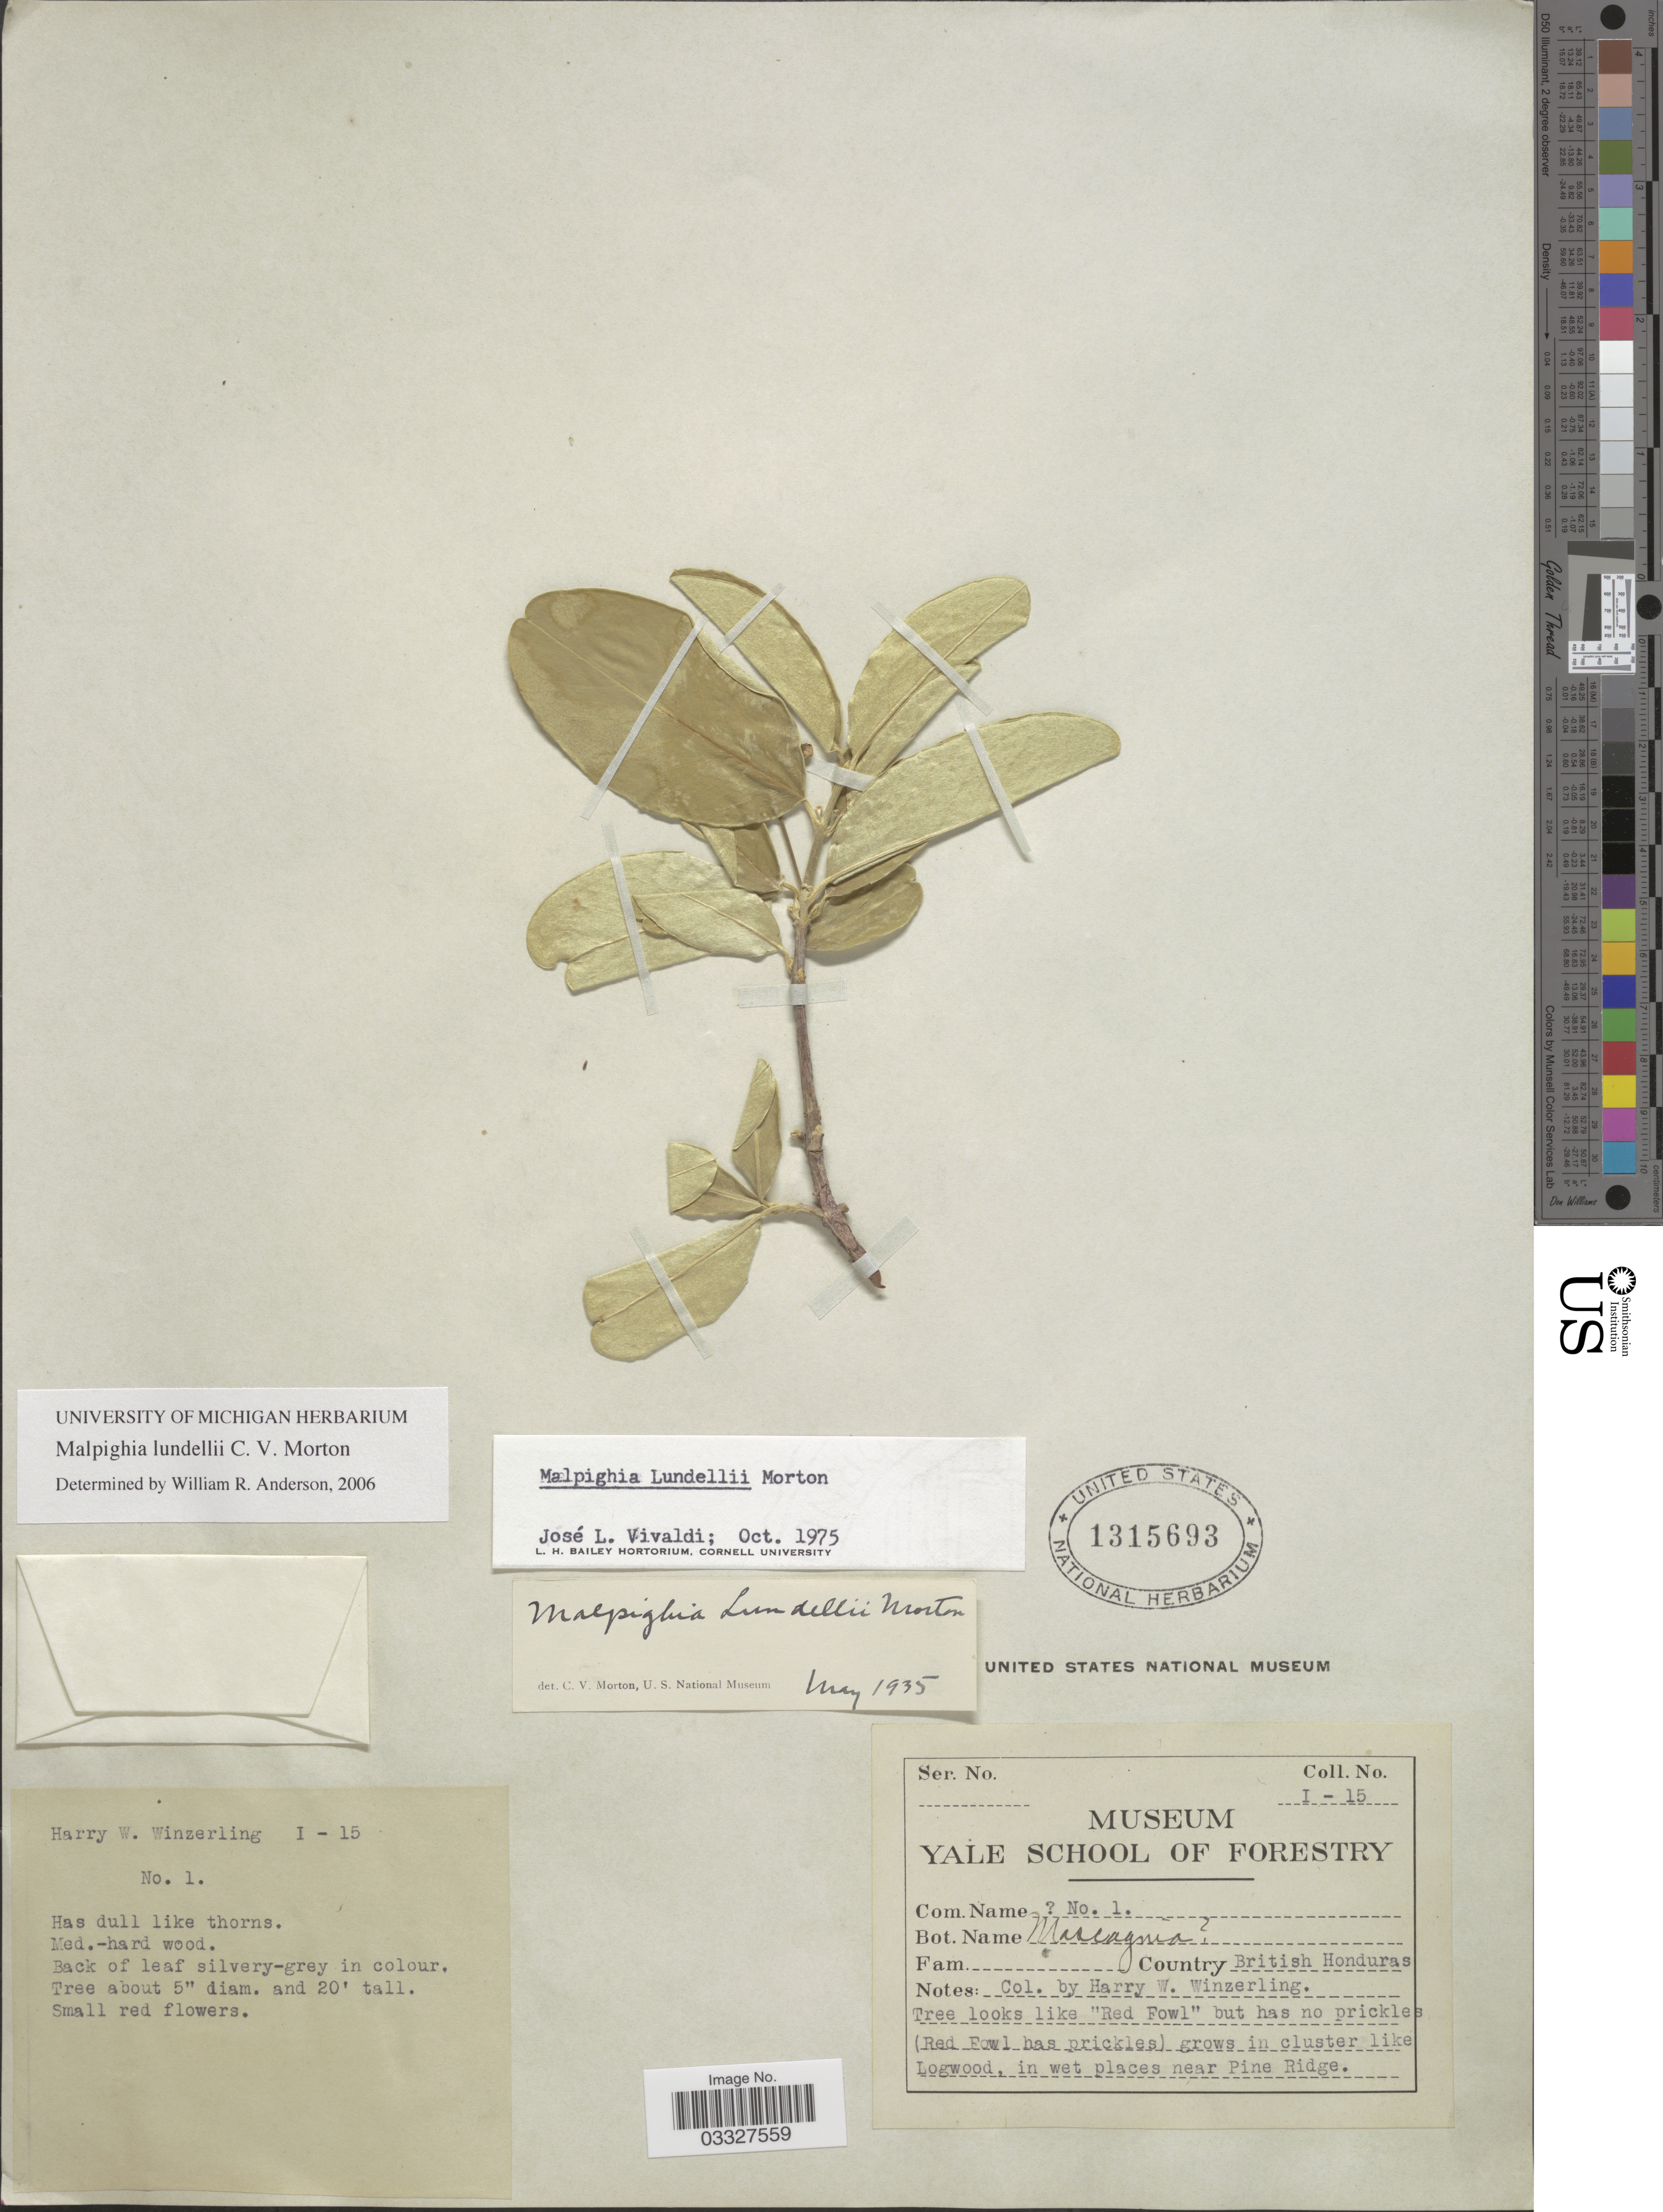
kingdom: Plantae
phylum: Tracheophyta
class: Magnoliopsida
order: Malpighiales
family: Malpighiaceae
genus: Malpighia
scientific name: Malpighia lundellii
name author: C.V. Morton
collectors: H. Winzerling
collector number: I-15/1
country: Belize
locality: British Honduras.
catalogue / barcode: US 1315693